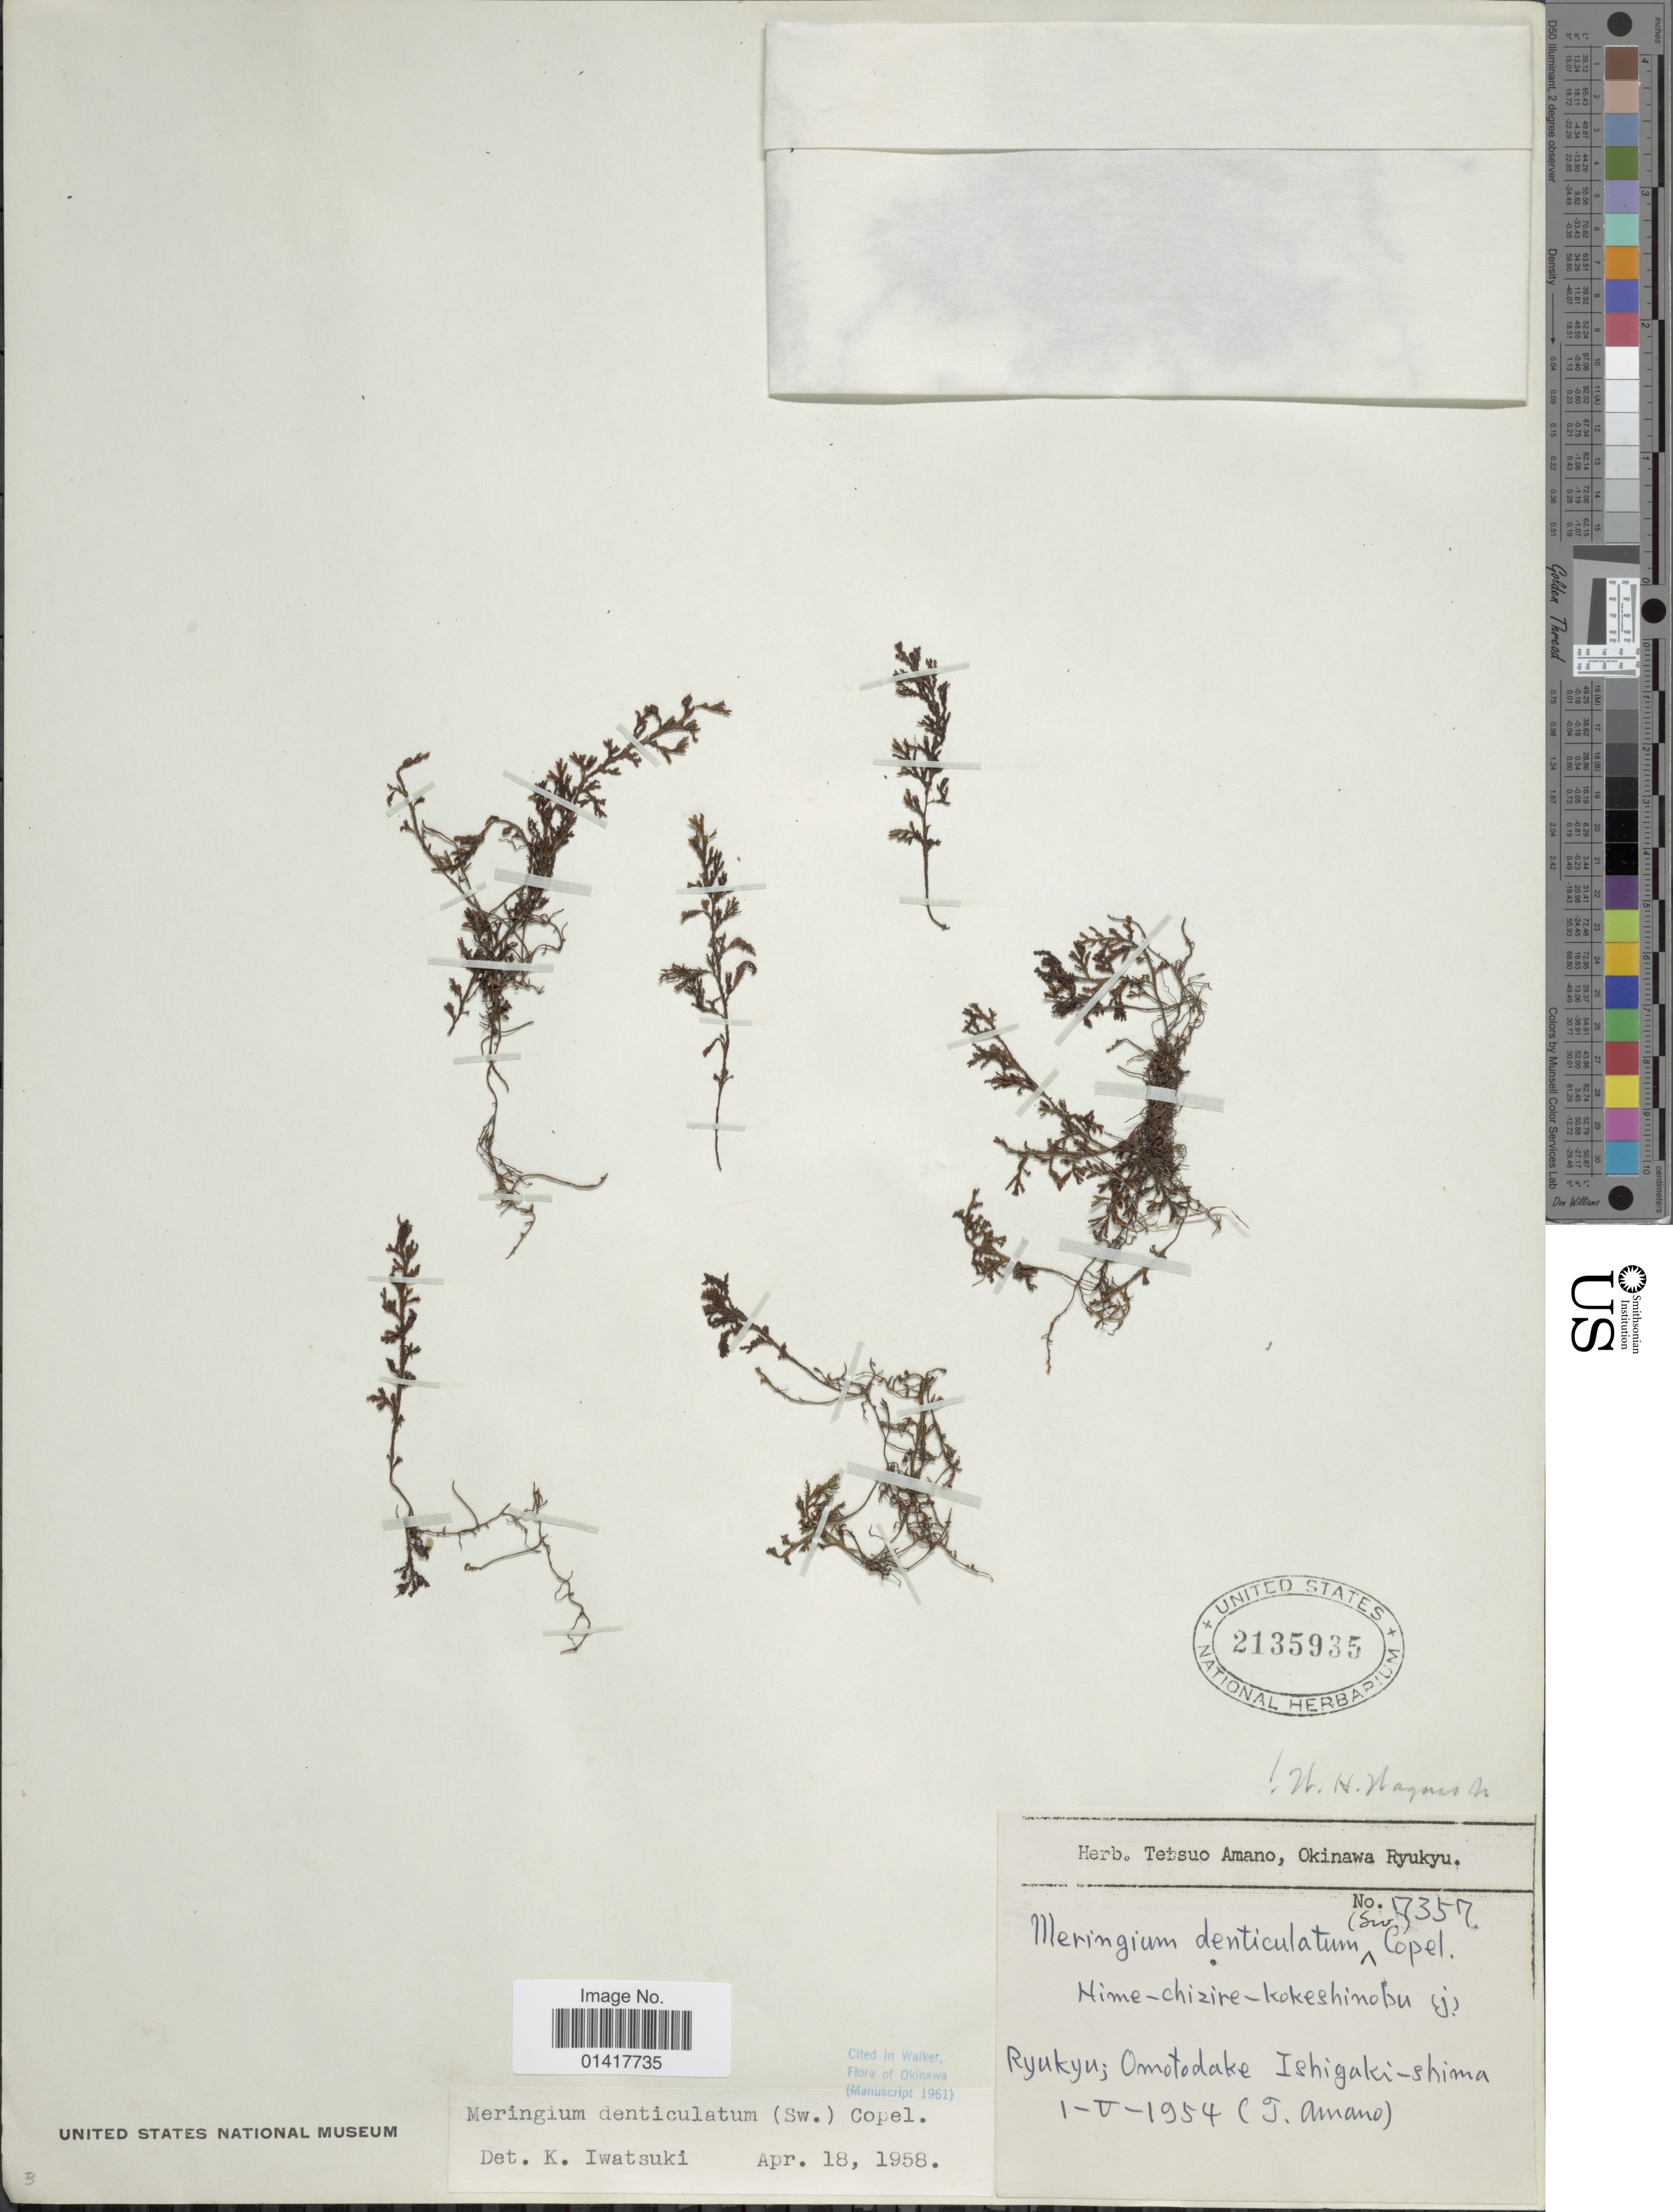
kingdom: Plantae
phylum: Tracheophyta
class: Polypodiopsida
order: Hymenophyllales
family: Hymenophyllaceae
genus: Hymenophyllum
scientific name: Hymenophyllum denticulatum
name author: Sw.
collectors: T. Amano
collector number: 17357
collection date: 1954-05-01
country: Japan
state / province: Okinawa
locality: Ryukyu, Omotodake, Ishigaki-shima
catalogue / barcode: US 2135935